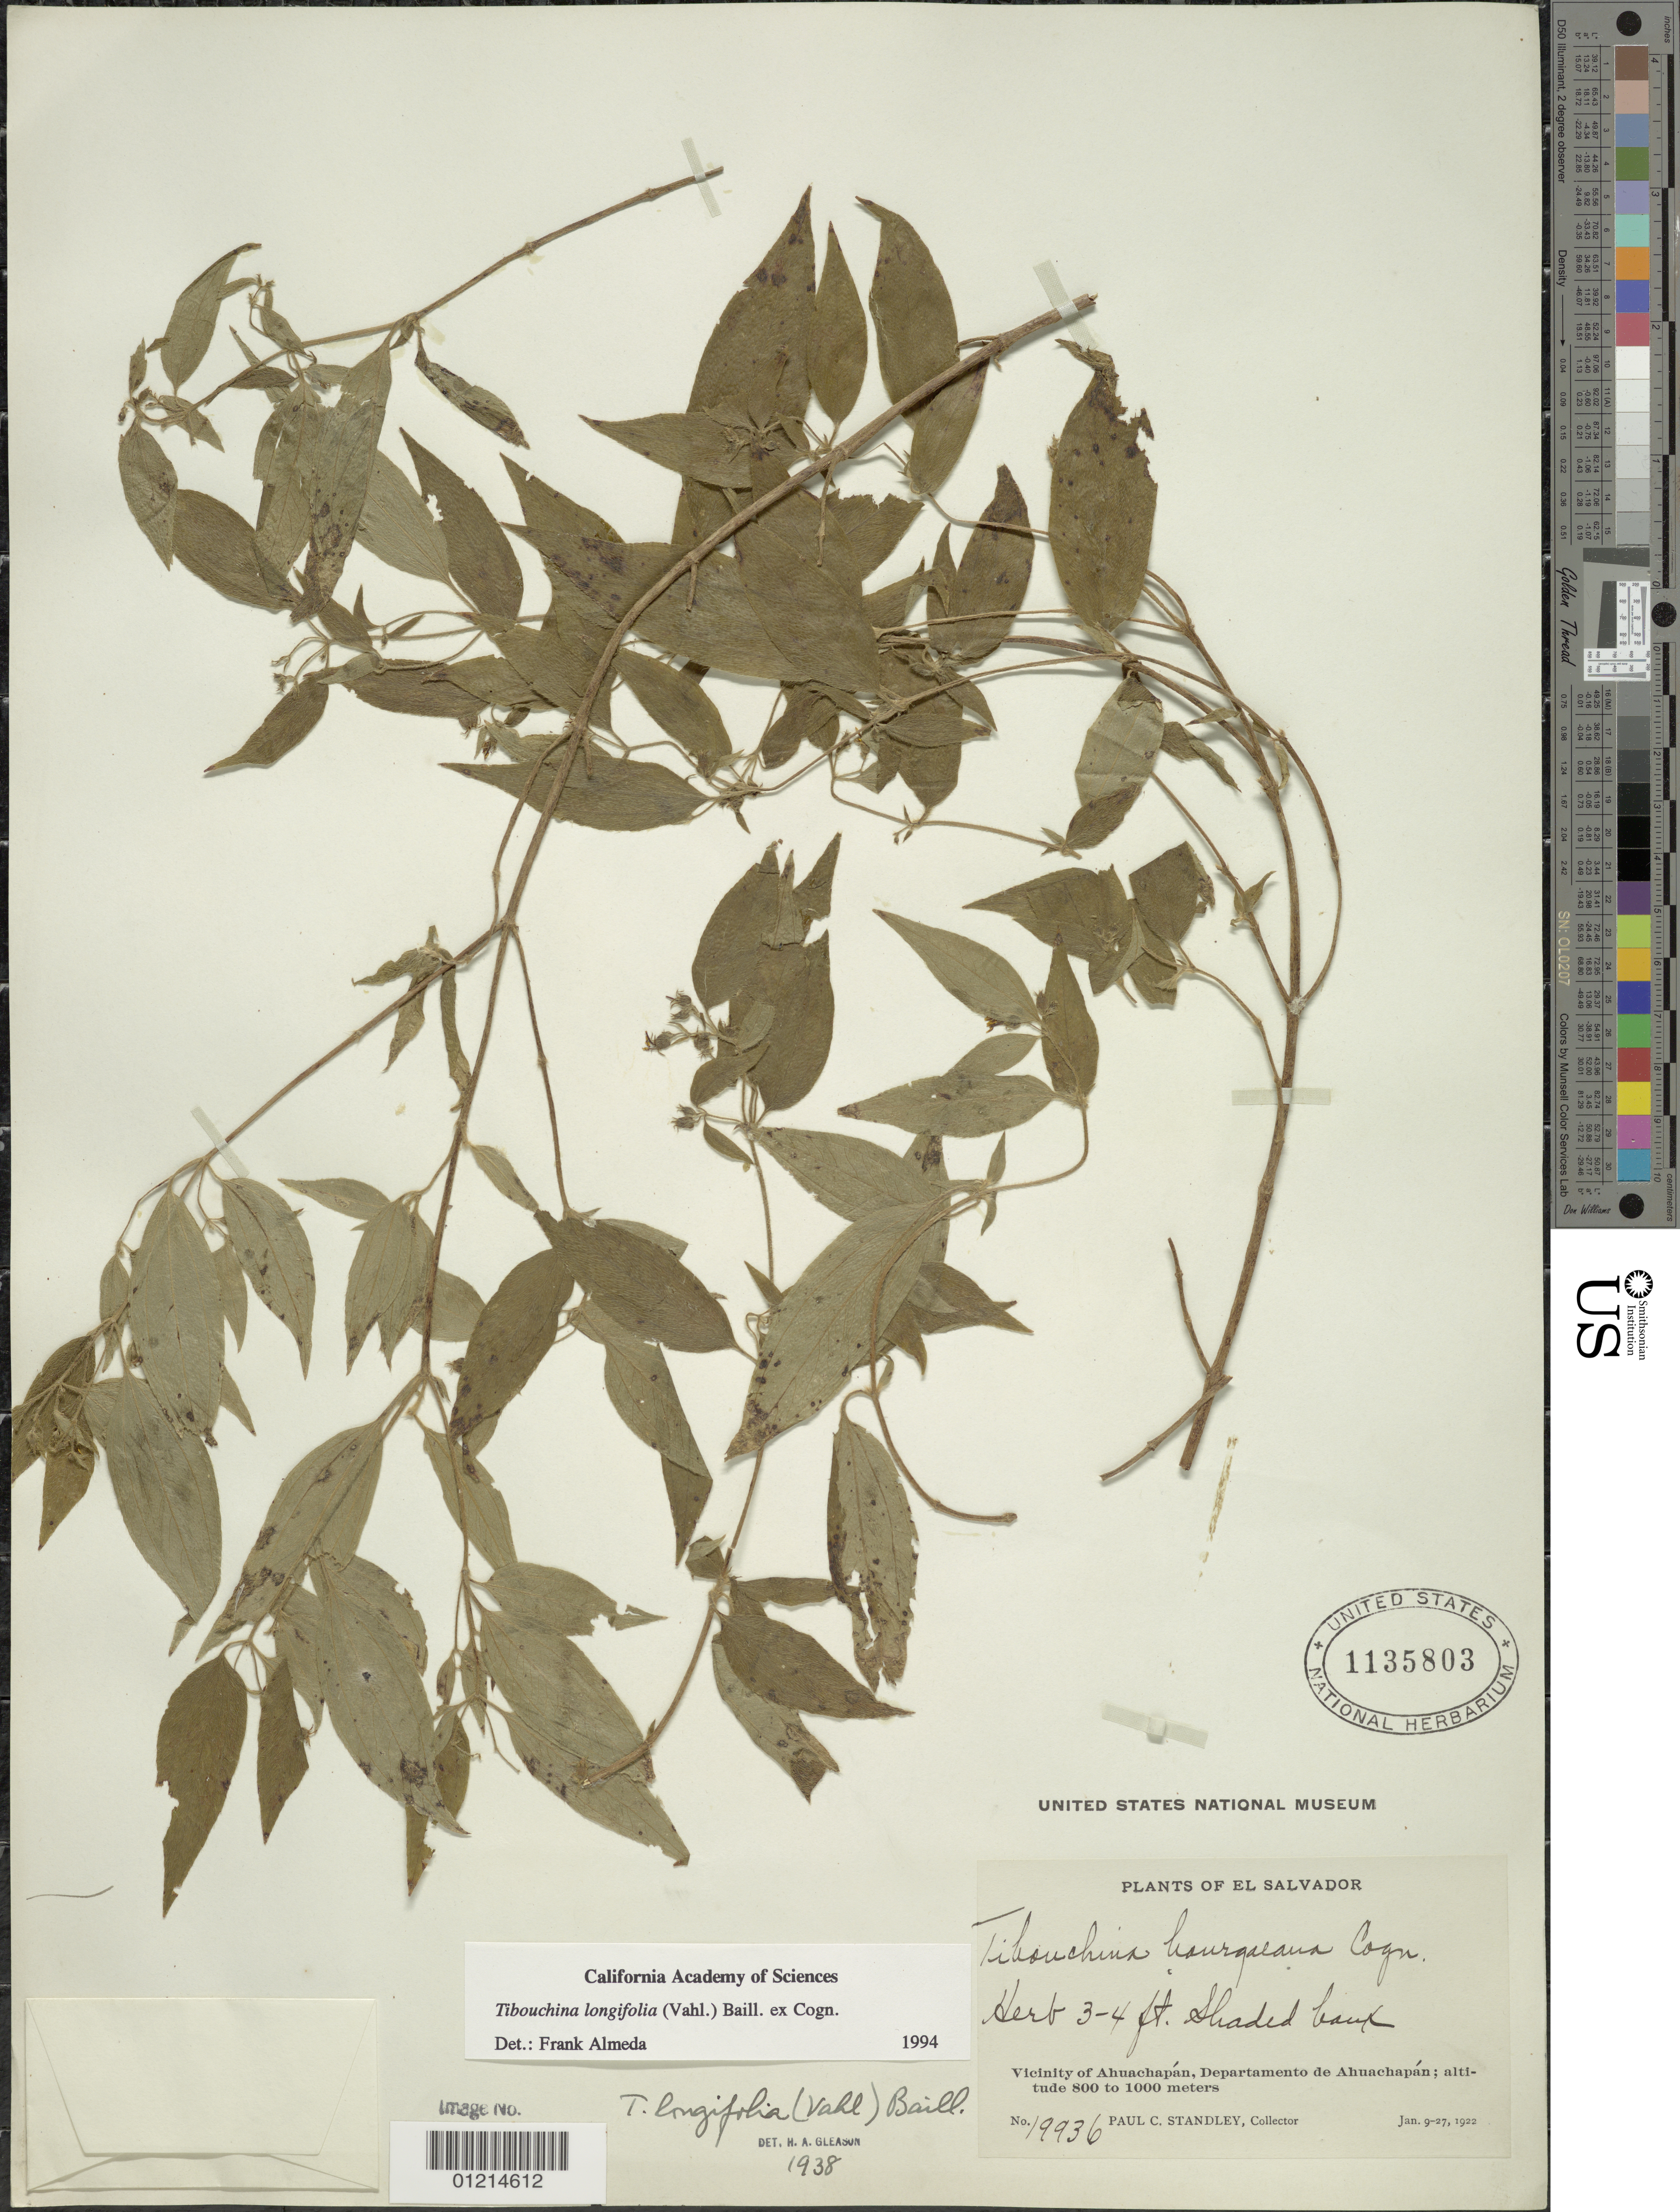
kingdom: Plantae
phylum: Tracheophyta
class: Magnoliopsida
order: Myrtales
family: Melastomataceae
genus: Chaetogastra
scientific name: Chaetogastra longifolia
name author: (Vahl) DC.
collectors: P. C. Standley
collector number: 19936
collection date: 1922-01-09/1922-01-27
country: El Salvador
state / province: Ahuachapán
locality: Vicinity of Ahuachapan.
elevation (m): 800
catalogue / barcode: US 1135803